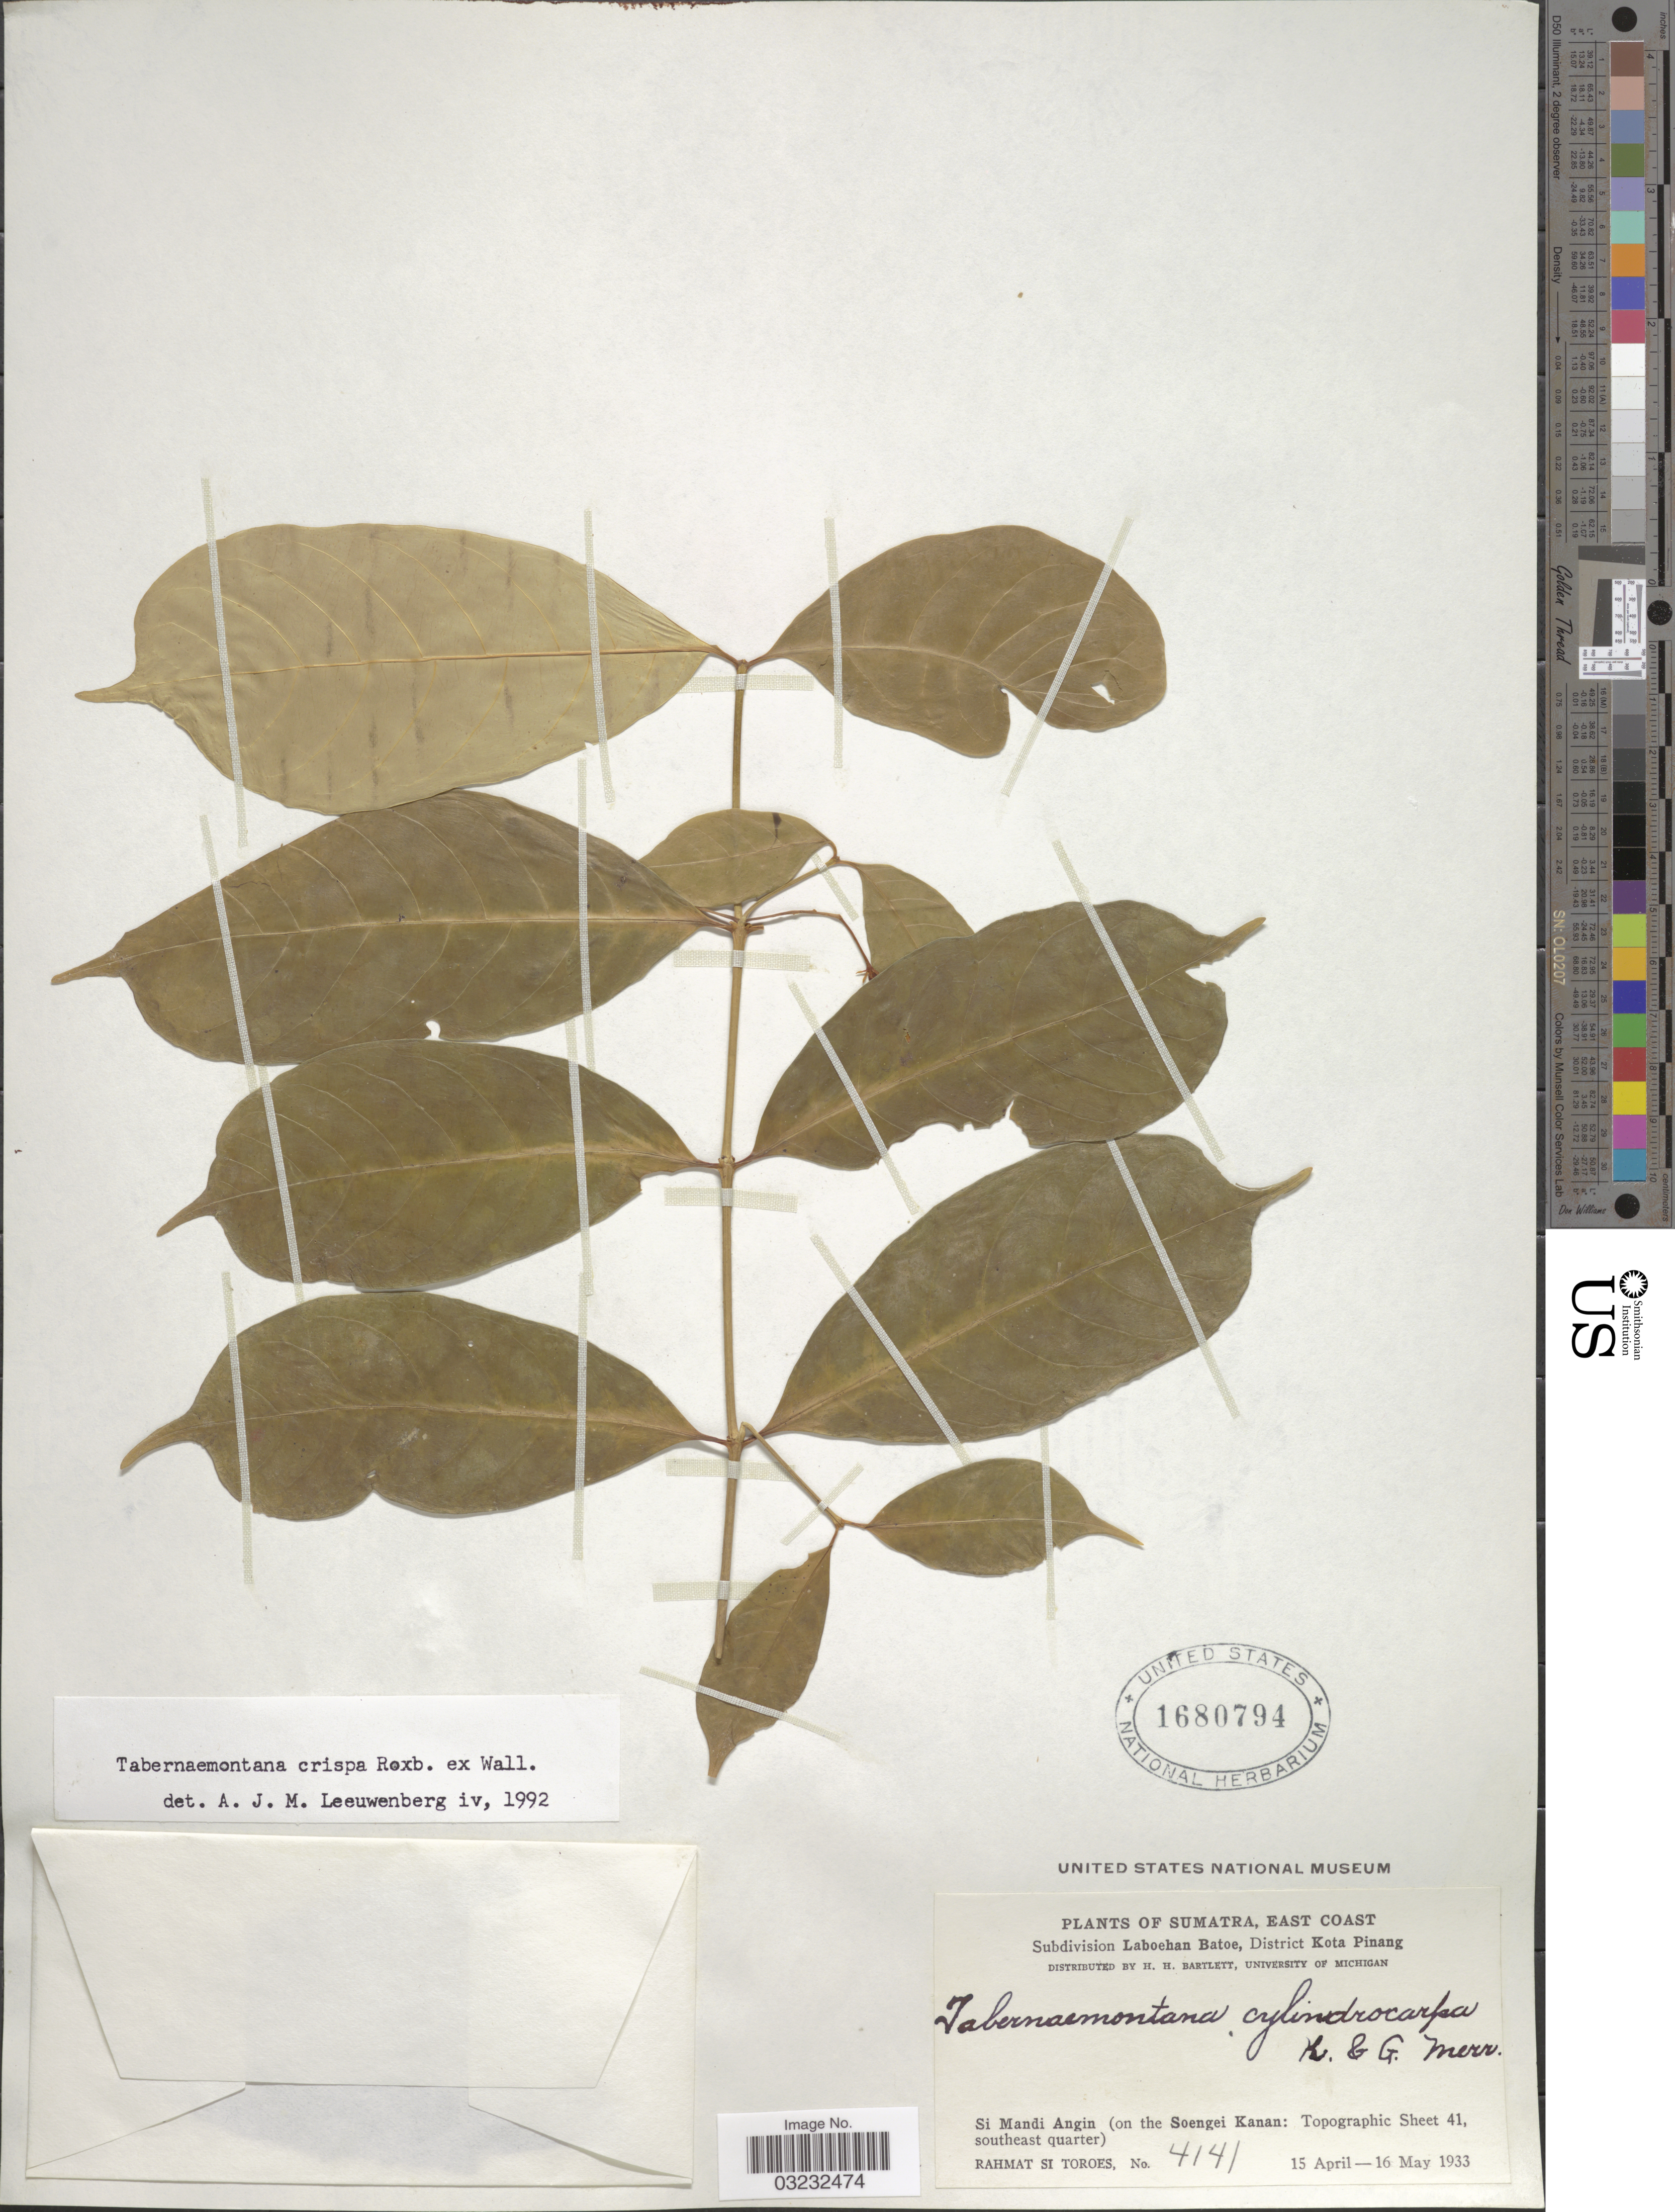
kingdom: Plantae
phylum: Tracheophyta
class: Magnoliopsida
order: Gentianales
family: Apocynaceae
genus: Tabernaemontana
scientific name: Tabernaemontana crispa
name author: (R.M. King & Gamble) Merr.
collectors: Rahmat Si Boeea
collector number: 4141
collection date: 1933-04-15/1933-05-16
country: Indonesia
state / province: Sumatra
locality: East Coast, Subdivision Laboehan Batoe, District Kota Pinang, Si Mandi Angin (on the Soengei Kanan: Topographic Sheet 41, southeast quarter).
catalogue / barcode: US 1680794